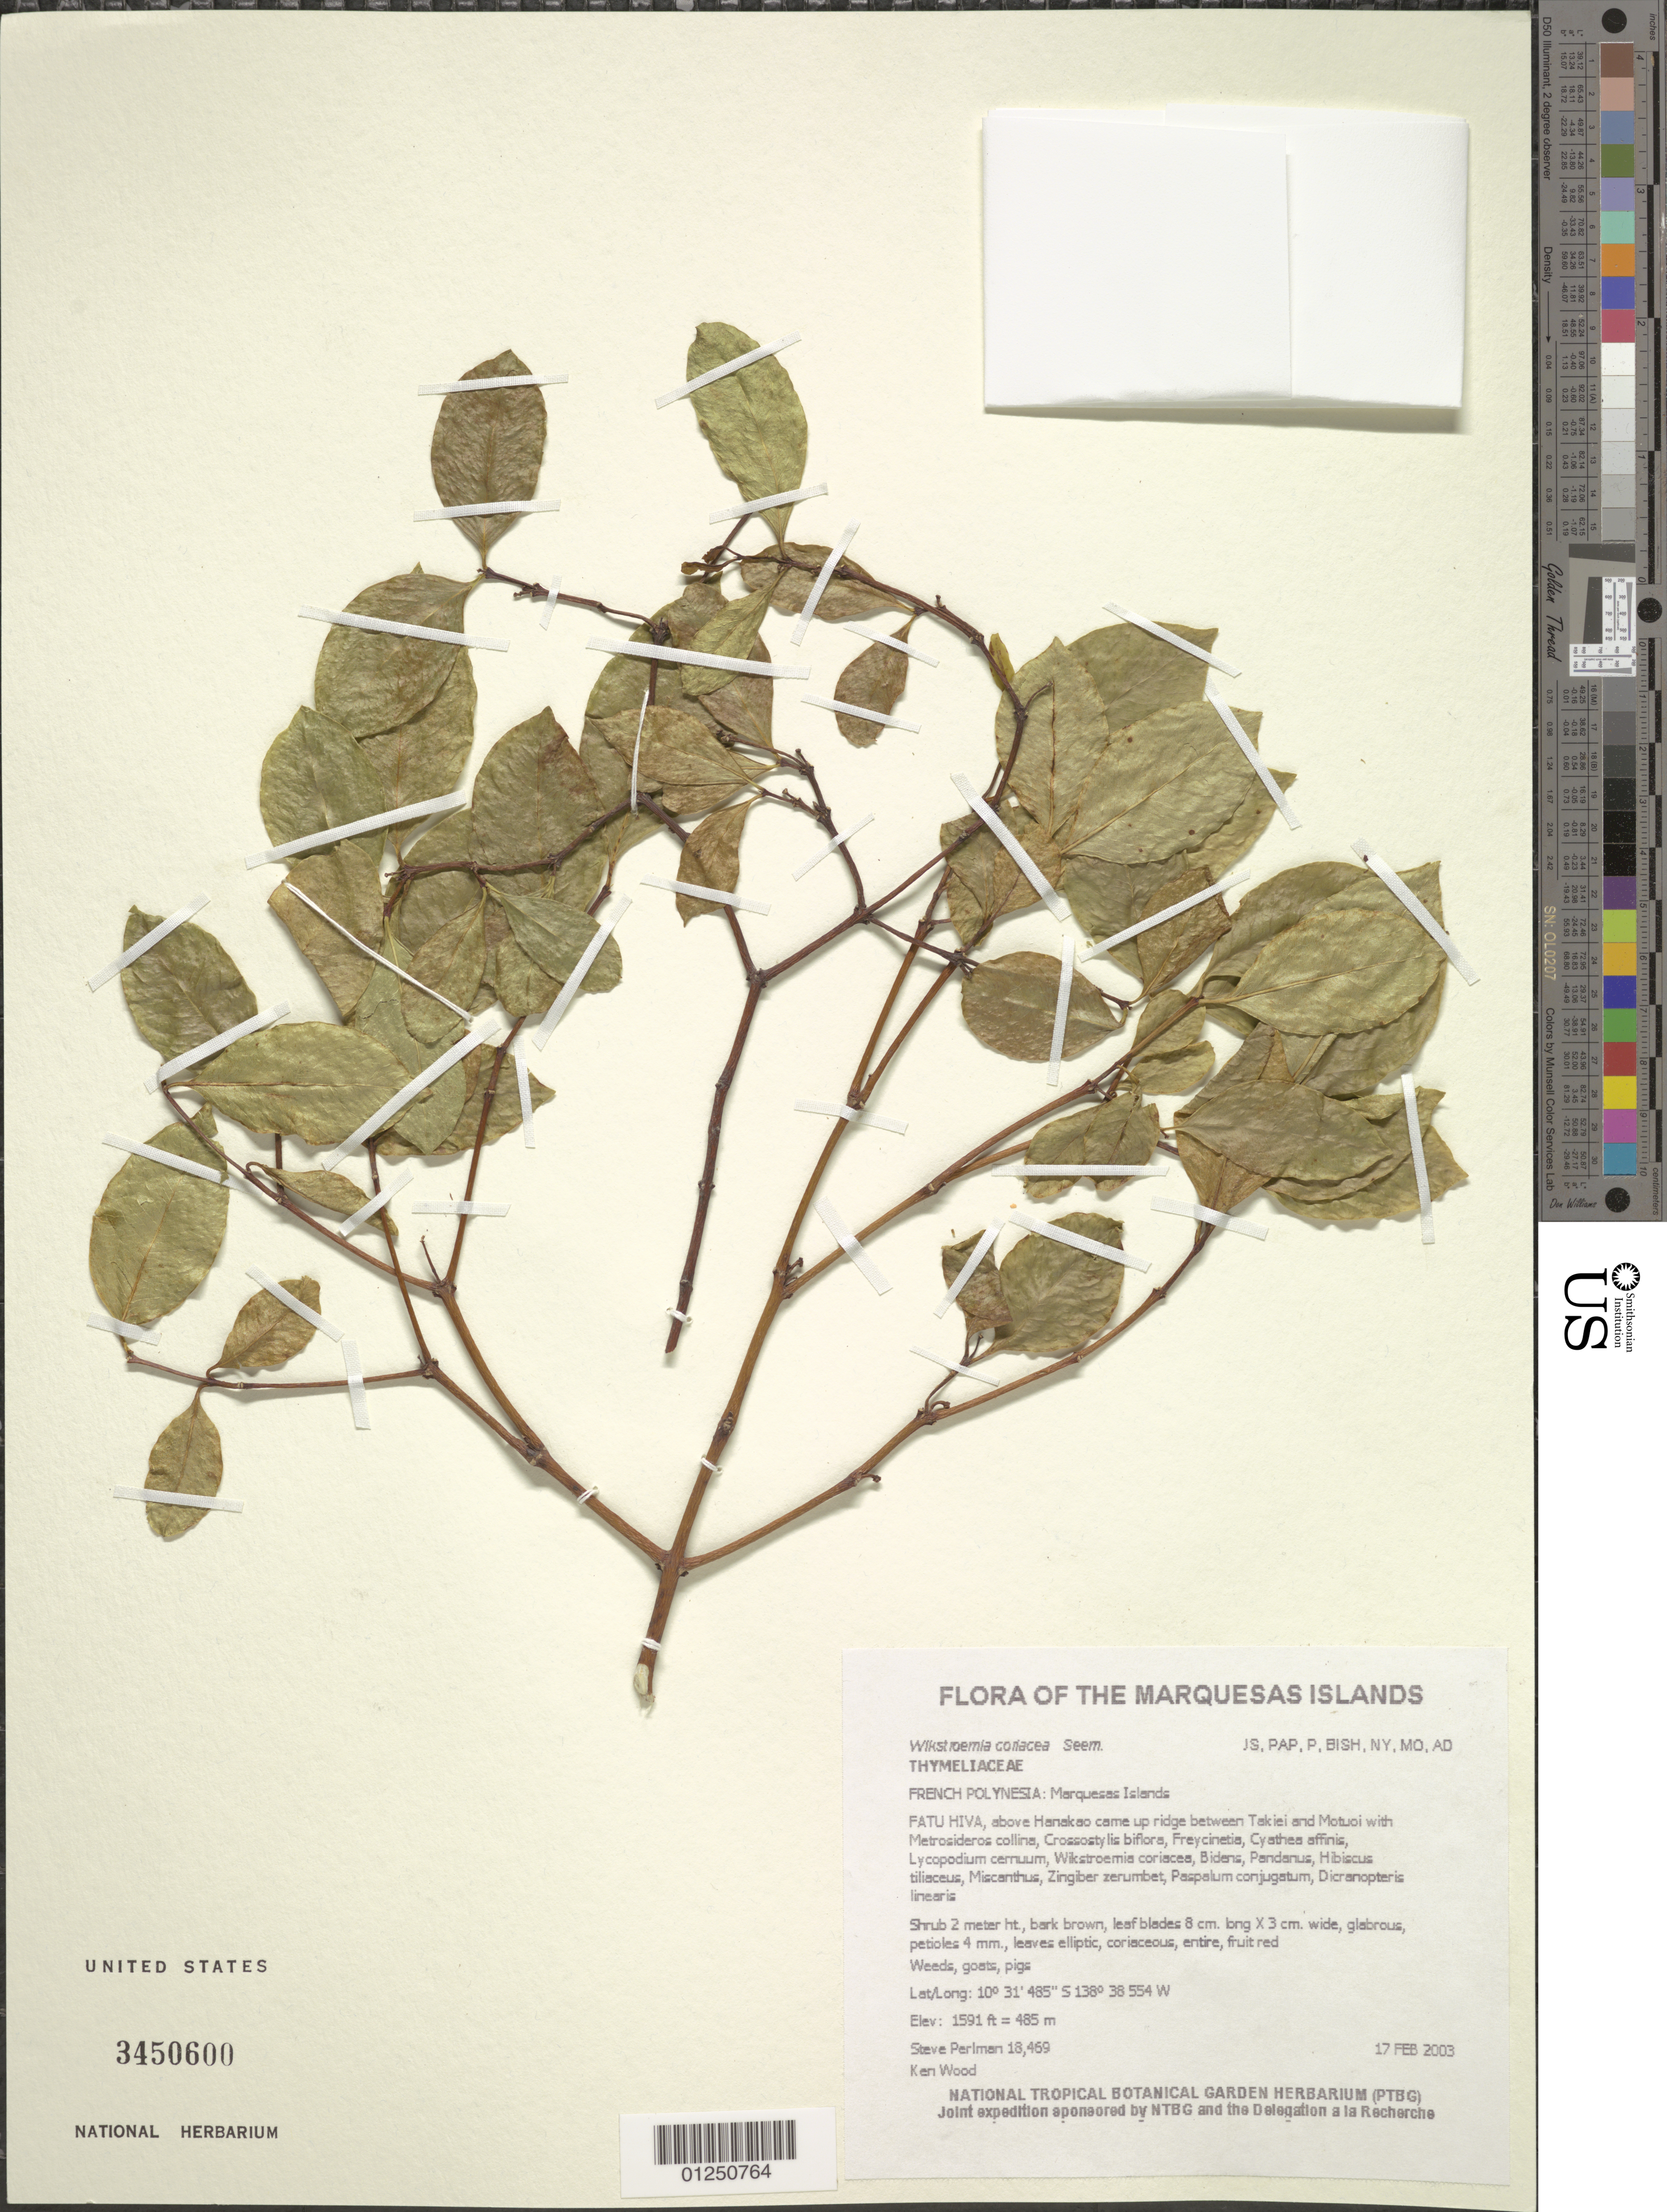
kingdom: Plantae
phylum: Tracheophyta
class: Magnoliopsida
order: Malvales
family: Thymelaeaceae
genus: Wikstroemia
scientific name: Wikstroemia coriacea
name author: Seem.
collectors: S. P. Perlman & K. R. Wood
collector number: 18469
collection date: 2003-02-17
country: French Polynesia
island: Fatu Hiva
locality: Above Hanakao came up ridge between Takiei and Motuoi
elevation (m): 485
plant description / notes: Weeds, goats, pigs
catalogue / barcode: US 3450600